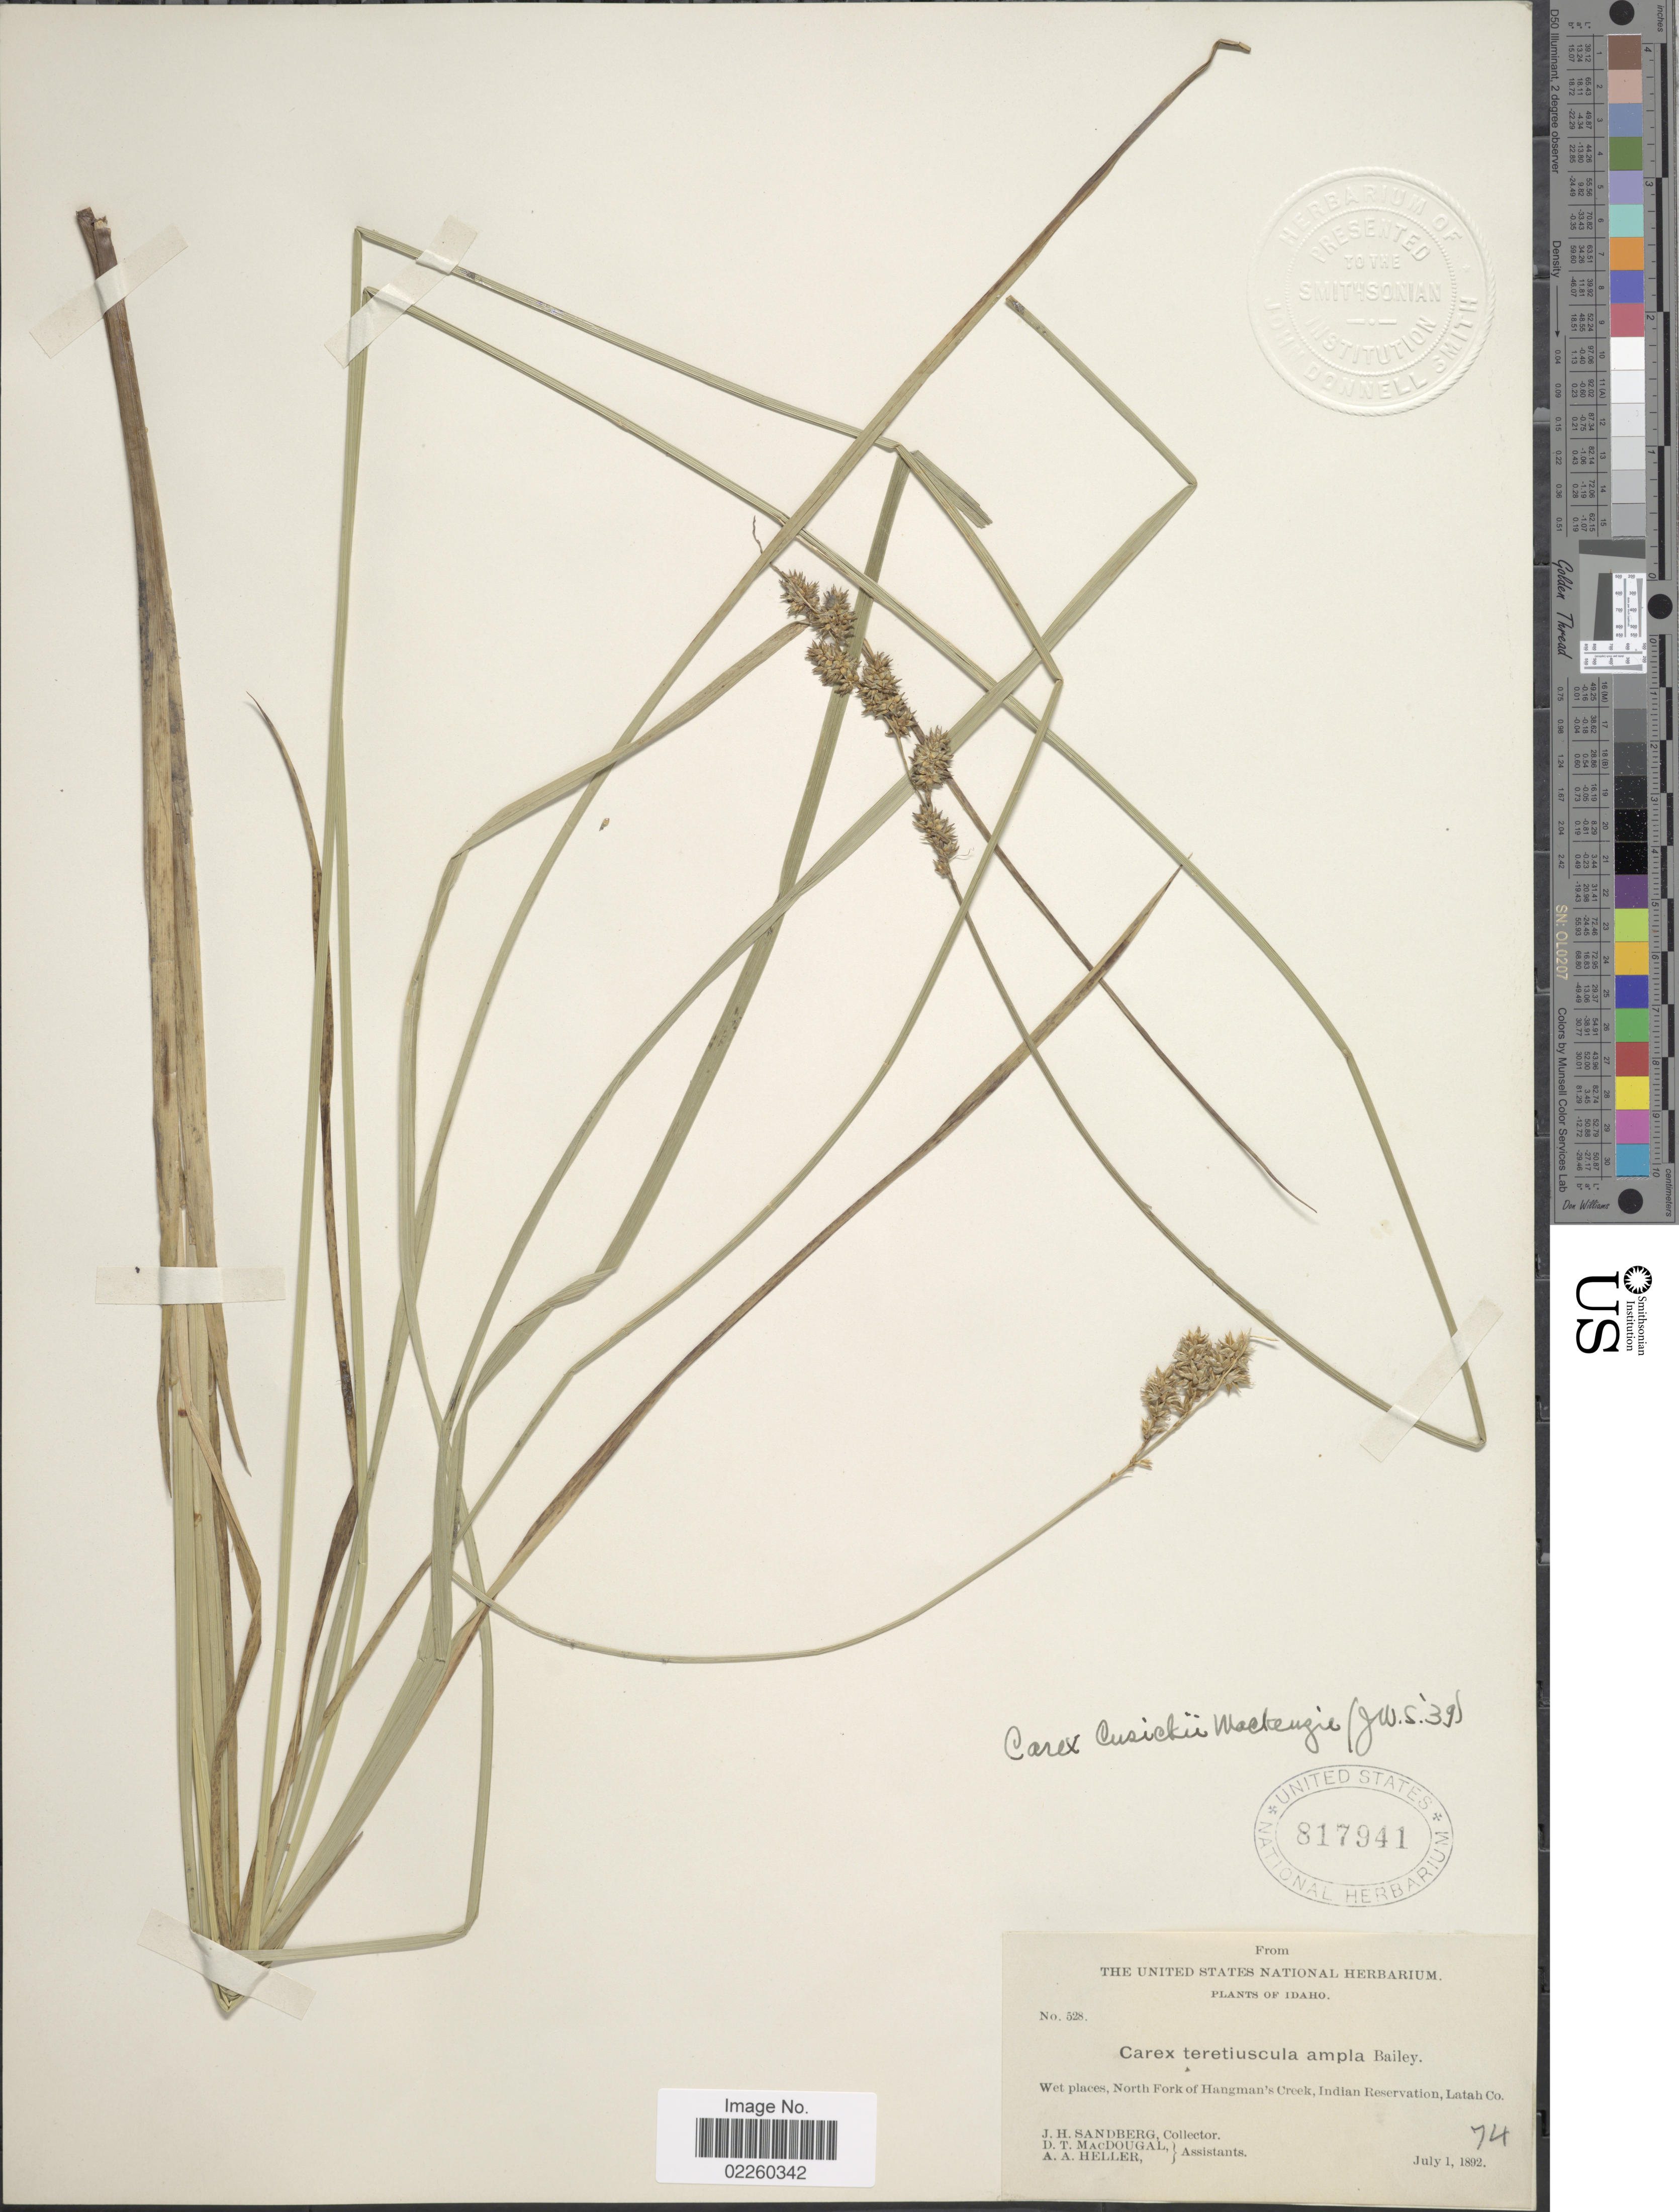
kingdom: Plantae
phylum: Tracheophyta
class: Liliopsida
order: Poales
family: Cyperaceae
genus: Carex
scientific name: Carex cusickii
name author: Mack.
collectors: J. H. Sandberg, D. T. MacDougal & A. A. Heller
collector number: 528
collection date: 1892-07-01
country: United States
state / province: Idaho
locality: North Fork of Hangman's Creek, Indian Reservation, Latah Co.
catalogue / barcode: US 817941